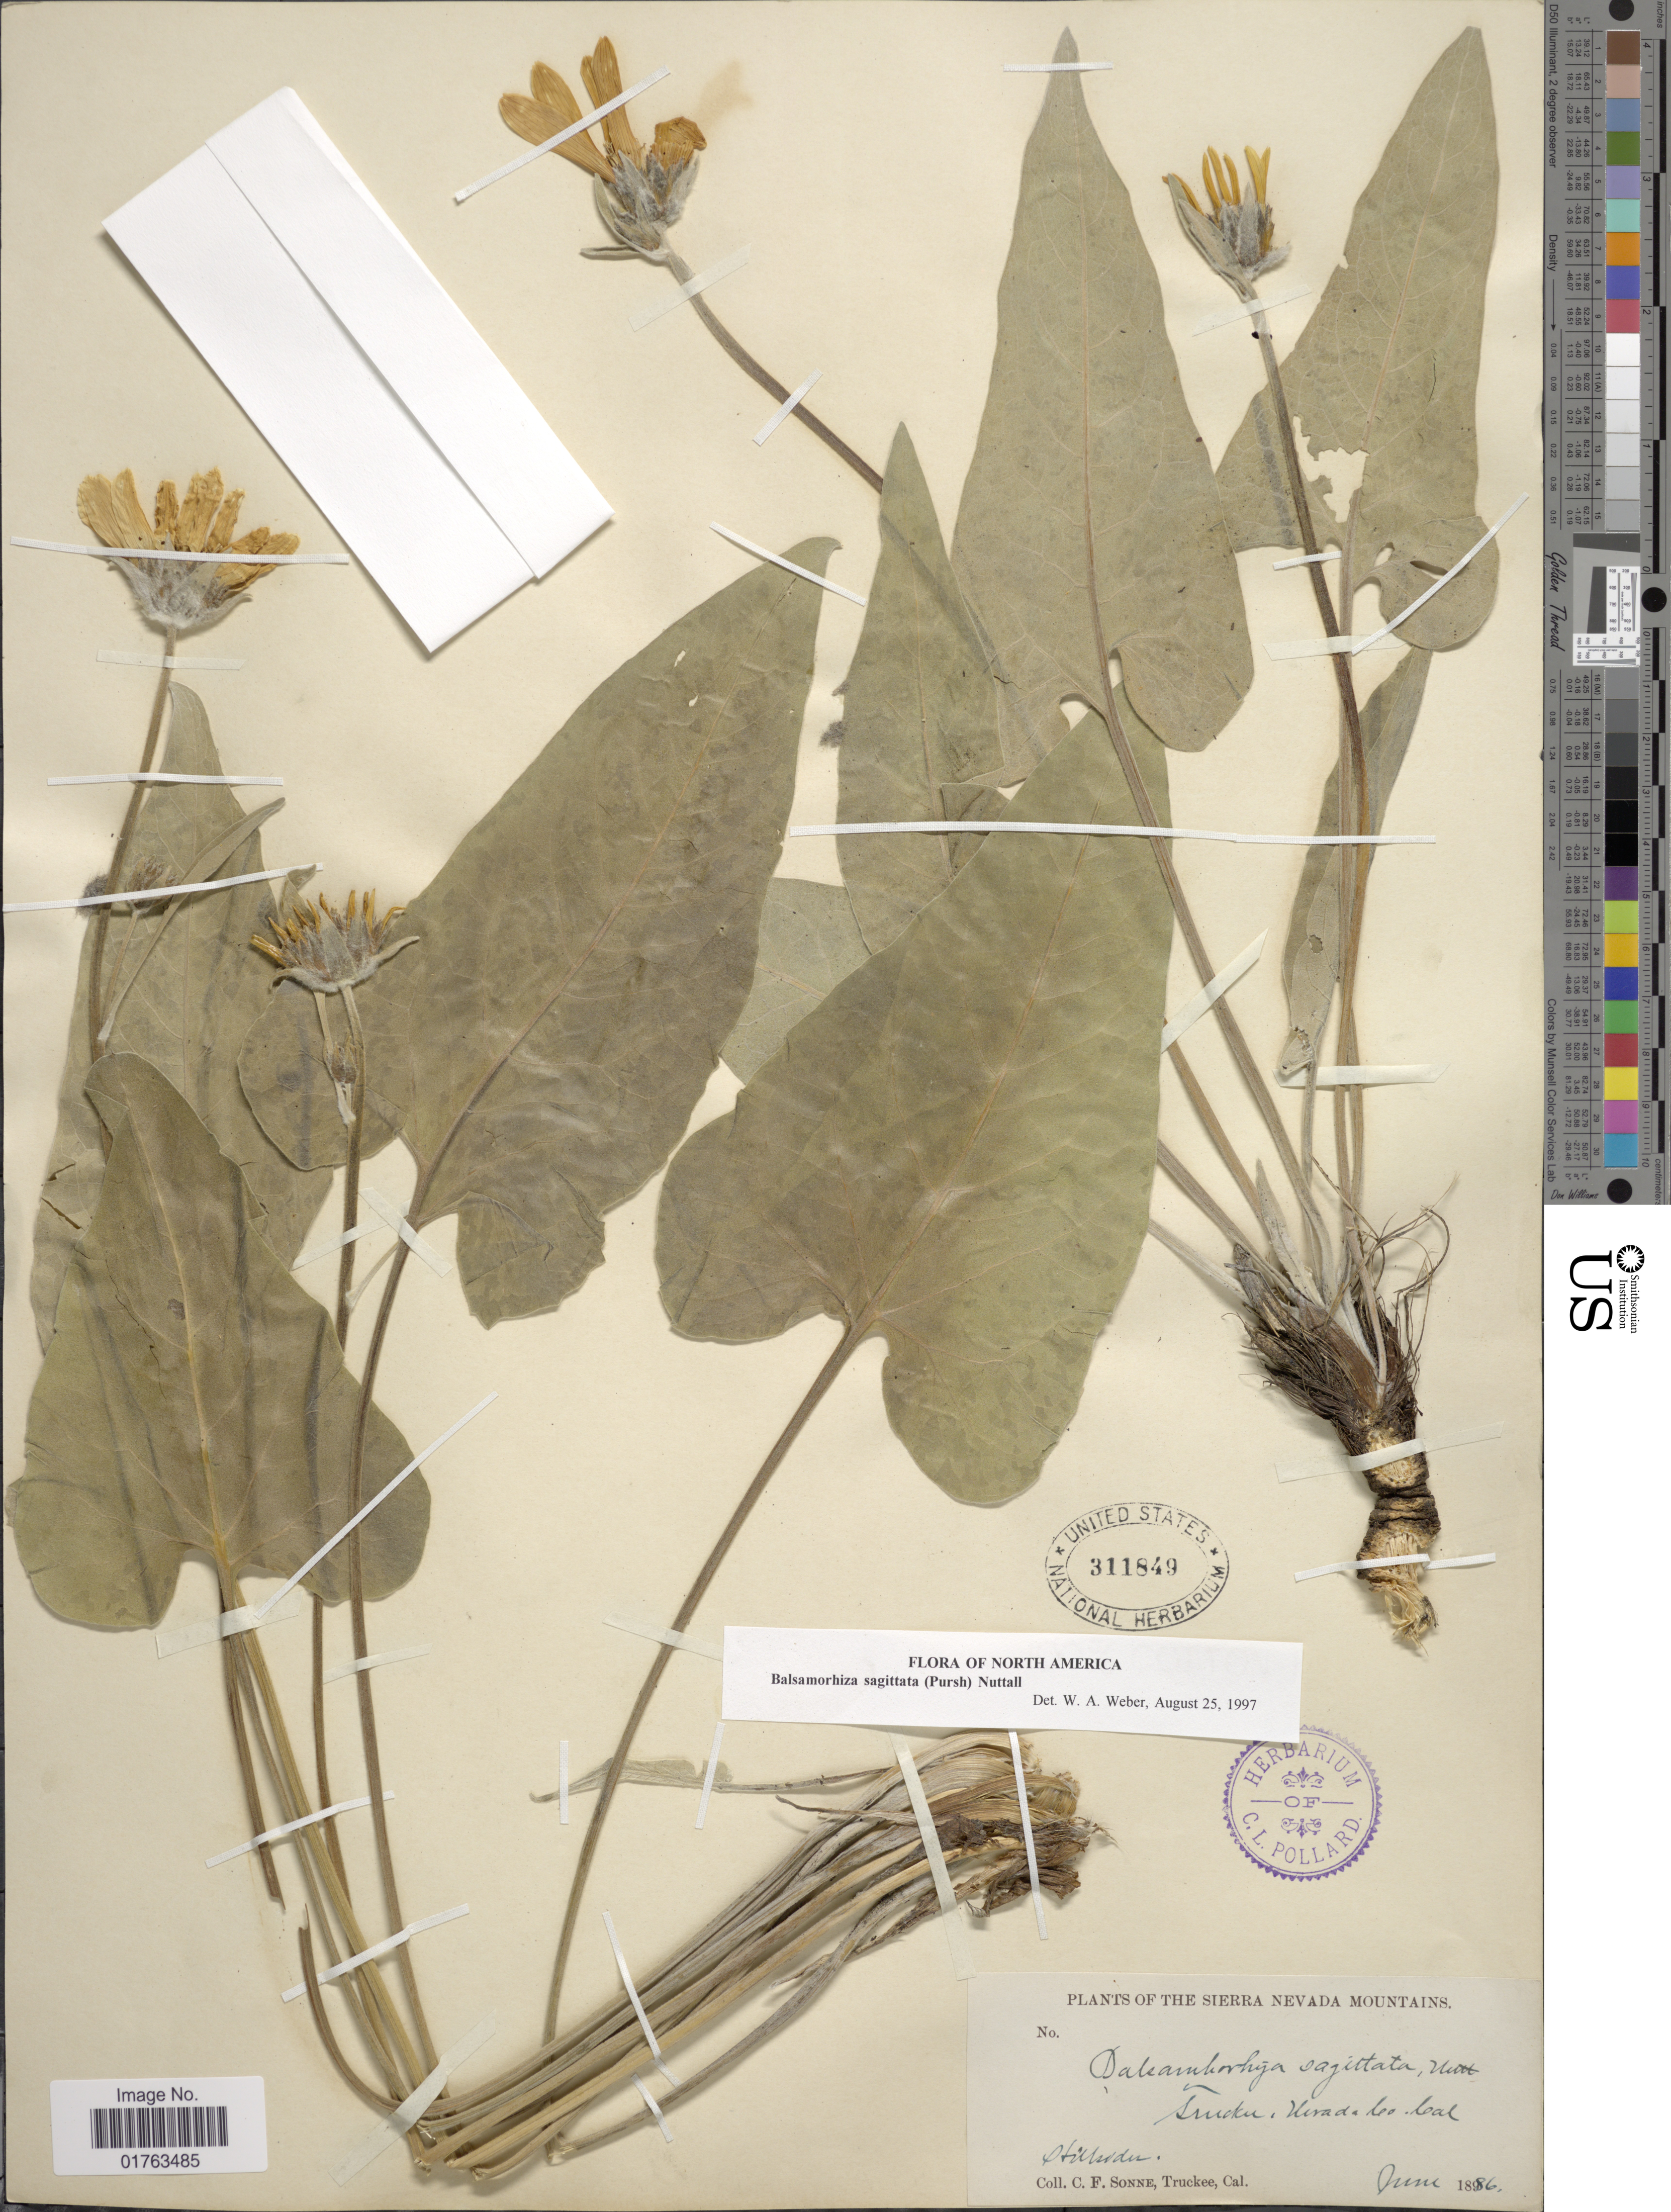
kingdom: Plantae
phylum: Tracheophyta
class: Magnoliopsida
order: Asterales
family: Asteraceae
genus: Balsamorhiza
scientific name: Balsamorhiza sagittata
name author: (Pursh) Nutt.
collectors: C. Sonne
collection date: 1886-06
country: United States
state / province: California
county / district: Nevada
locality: Sierra Nevada Mountains, Tryuckee, Nevada Co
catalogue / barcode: US 311849